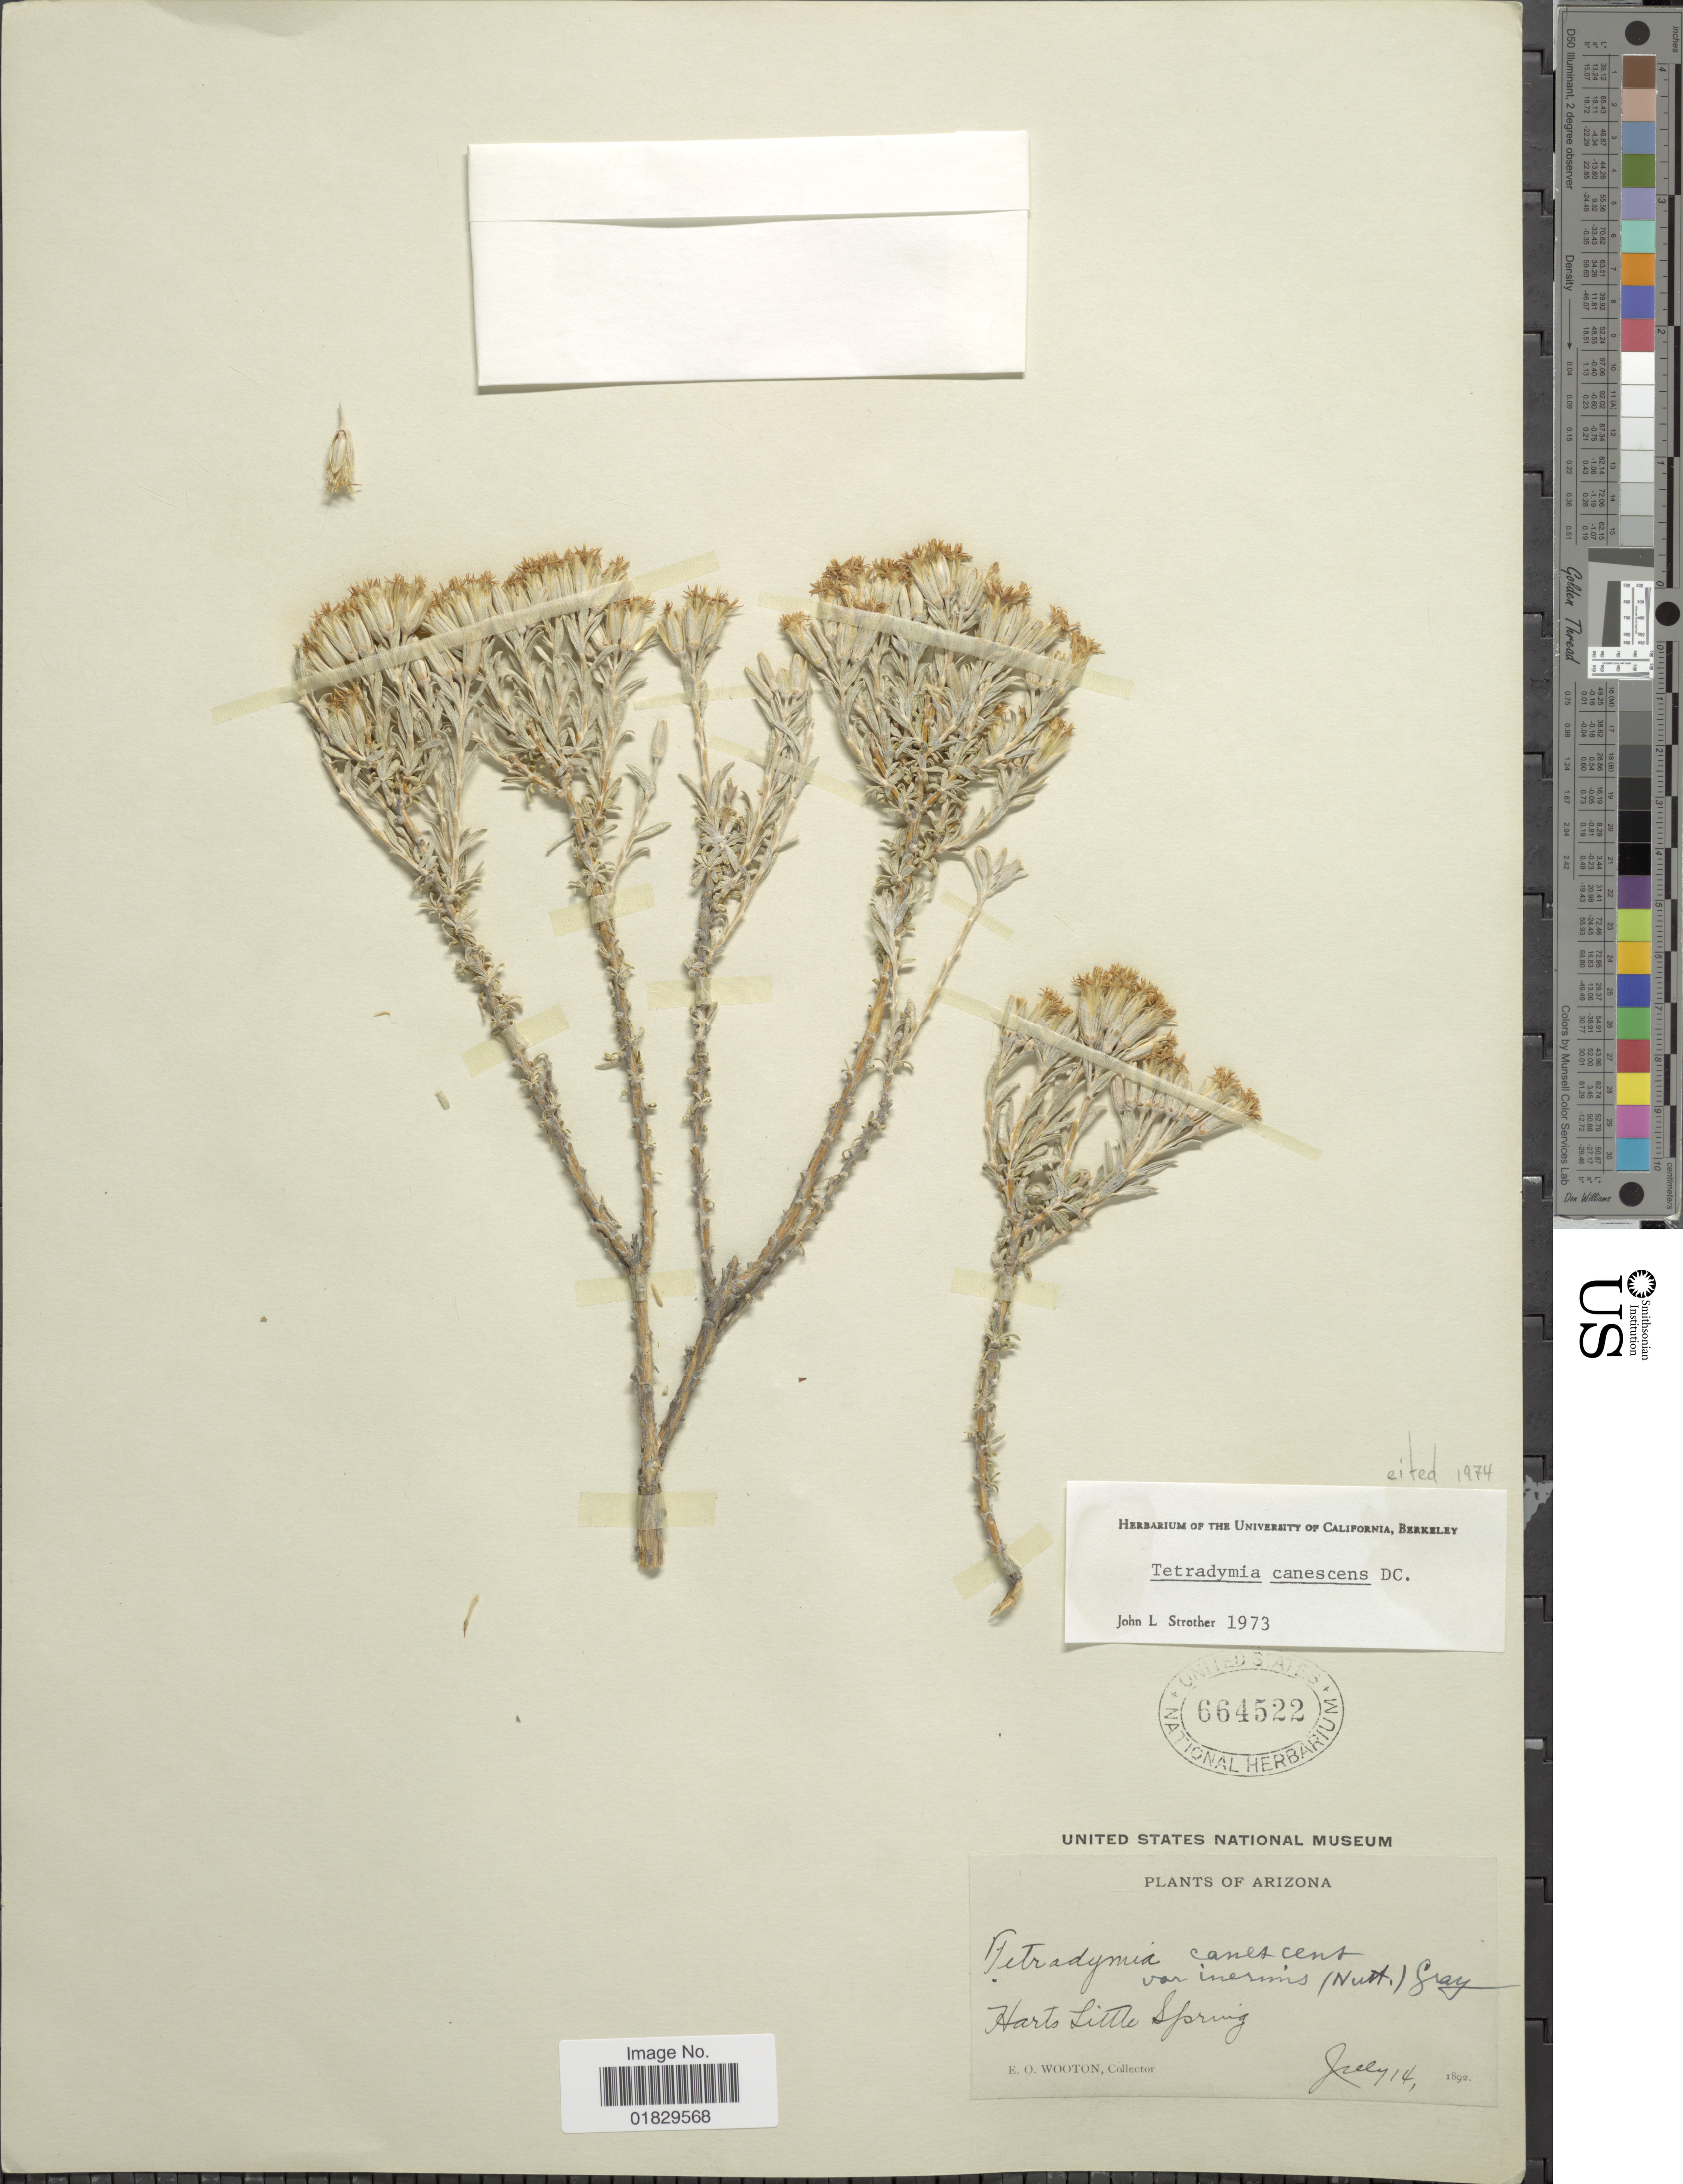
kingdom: Plantae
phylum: Tracheophyta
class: Magnoliopsida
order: Asterales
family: Asteraceae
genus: Tetradymia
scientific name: Tetradymia canescens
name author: DC.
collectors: E. O. Wooton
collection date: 1892-07-14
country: United States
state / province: Arizona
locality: Harts Little Spring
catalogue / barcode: US 664522